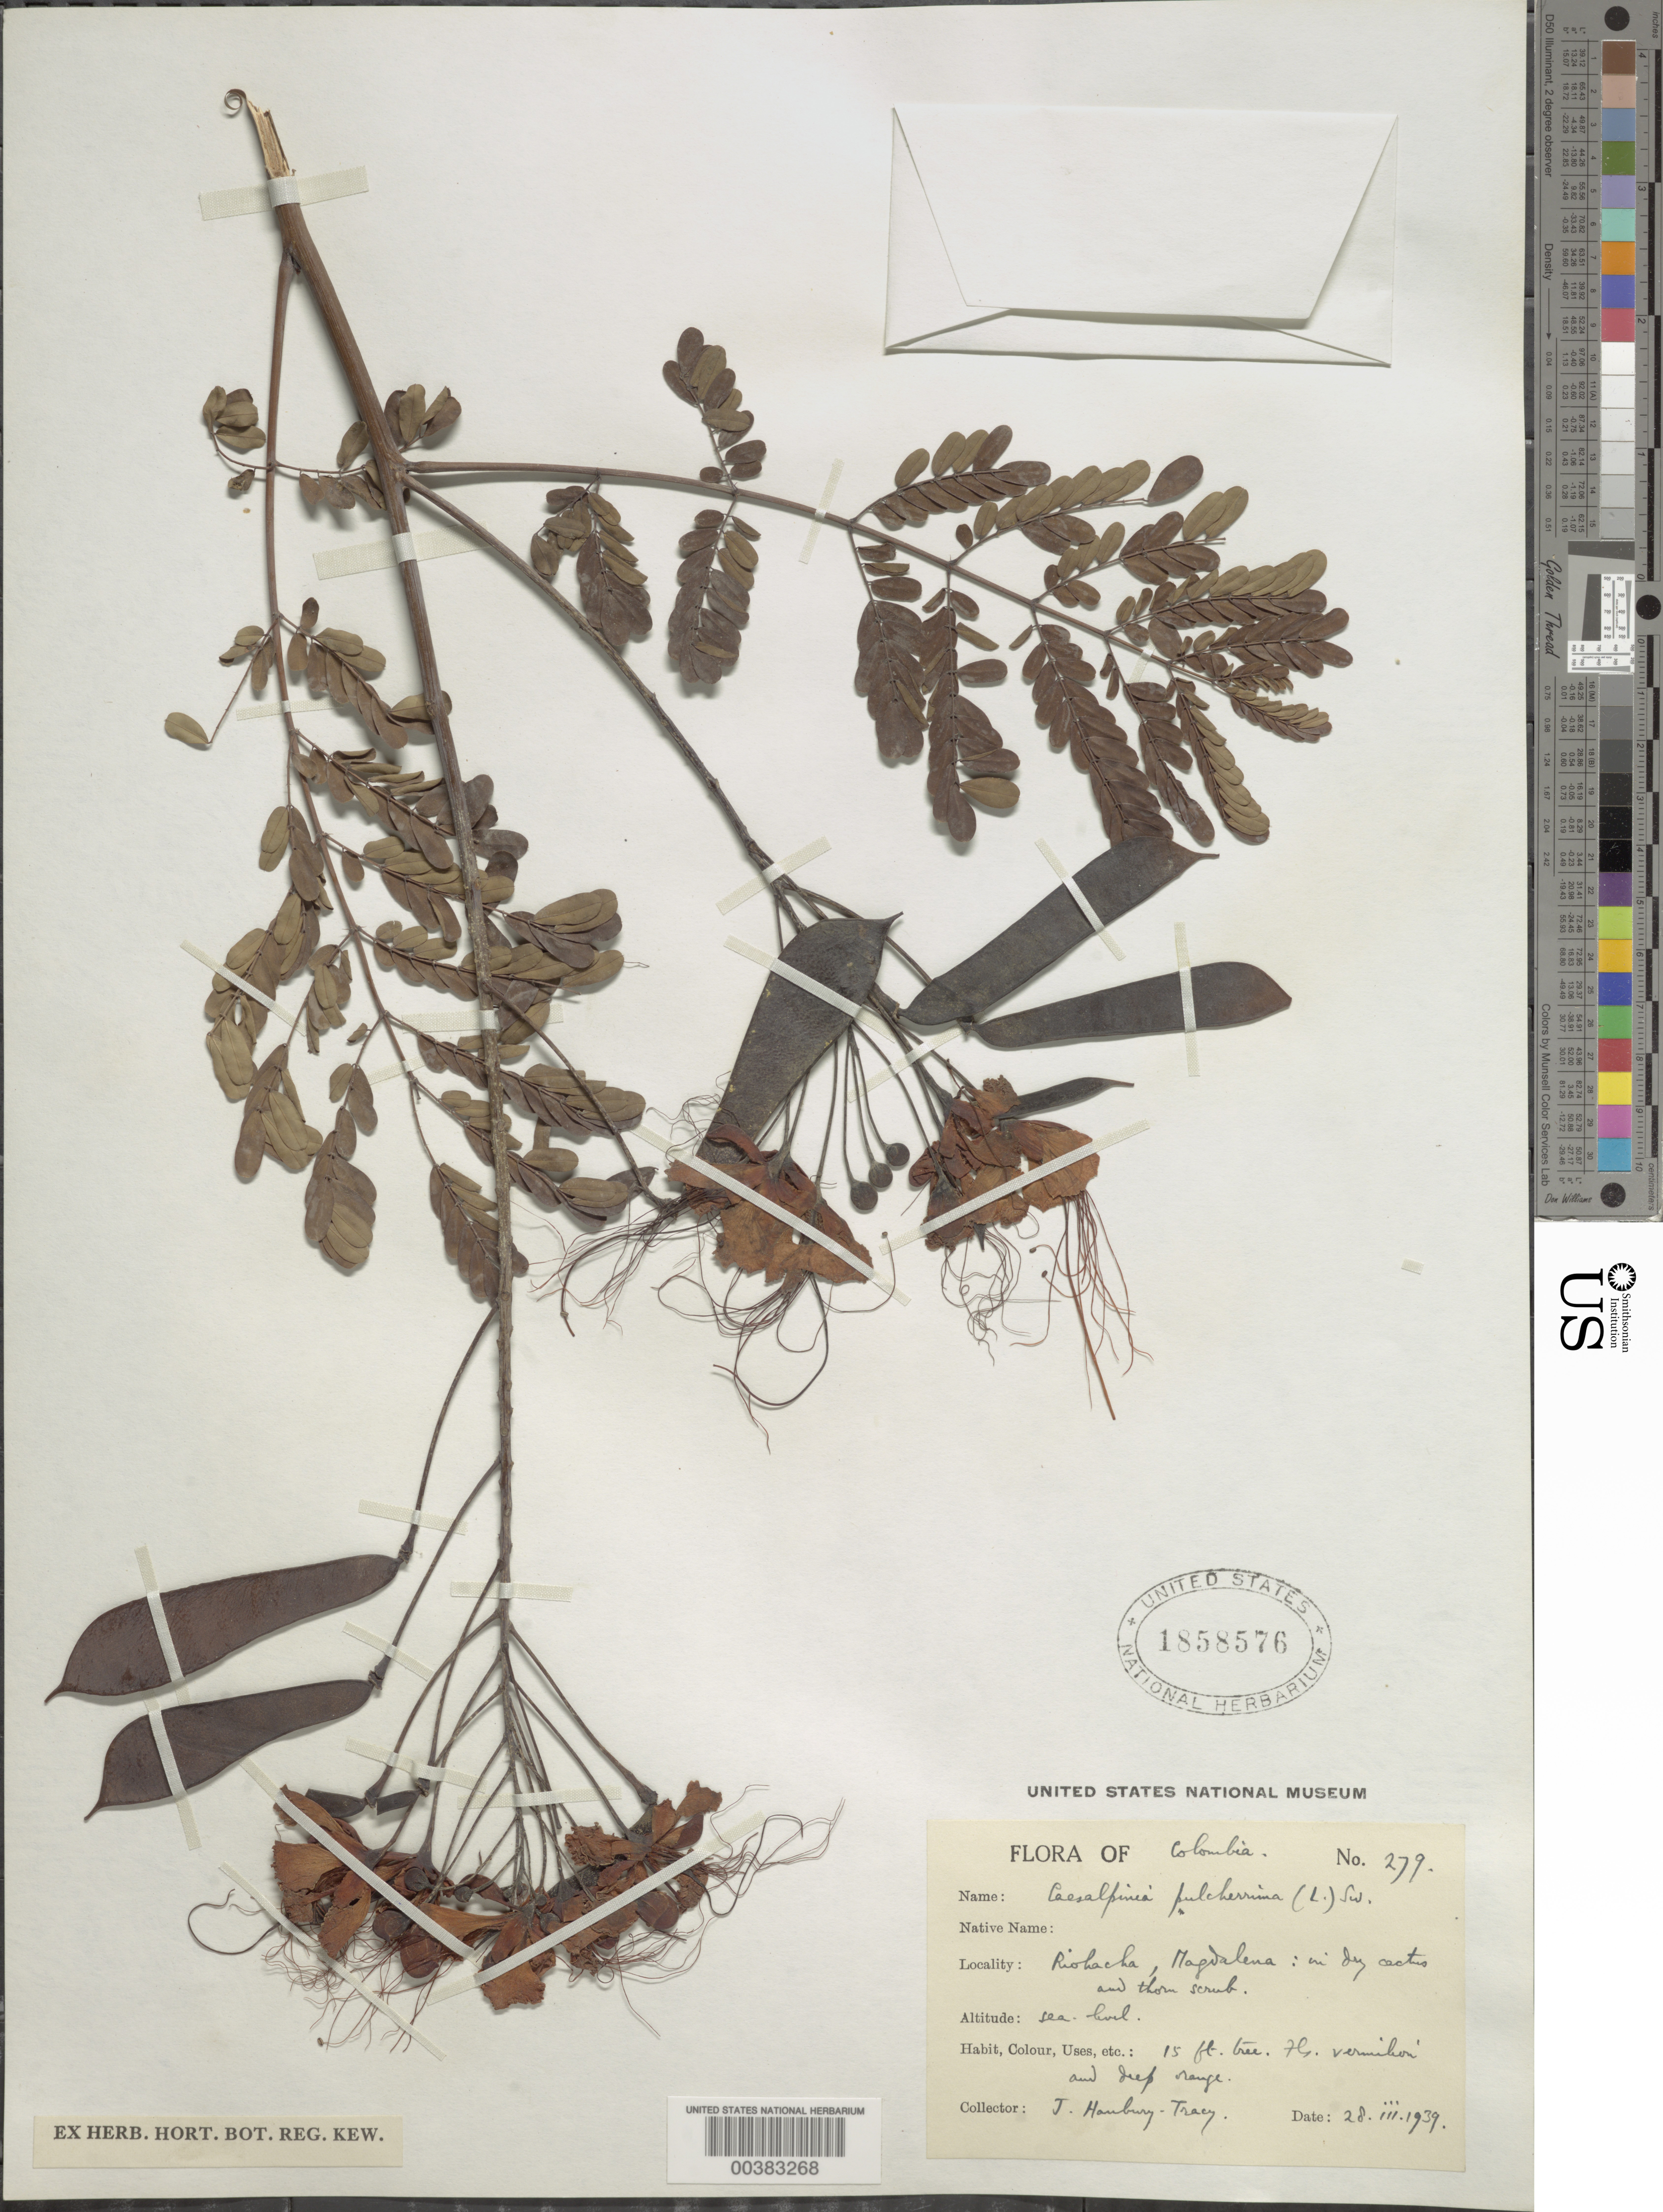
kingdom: Plantae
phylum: Tracheophyta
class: Magnoliopsida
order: Fabales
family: Fabaceae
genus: Caesalpinia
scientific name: Caesalpinia pulcherrima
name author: (L.) Sw.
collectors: J. Hanbury-Tracy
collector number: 279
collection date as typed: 28 Mar 1939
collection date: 1939-03-28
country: Colombia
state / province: Magdalena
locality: Rio Hacha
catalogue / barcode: US 1858576